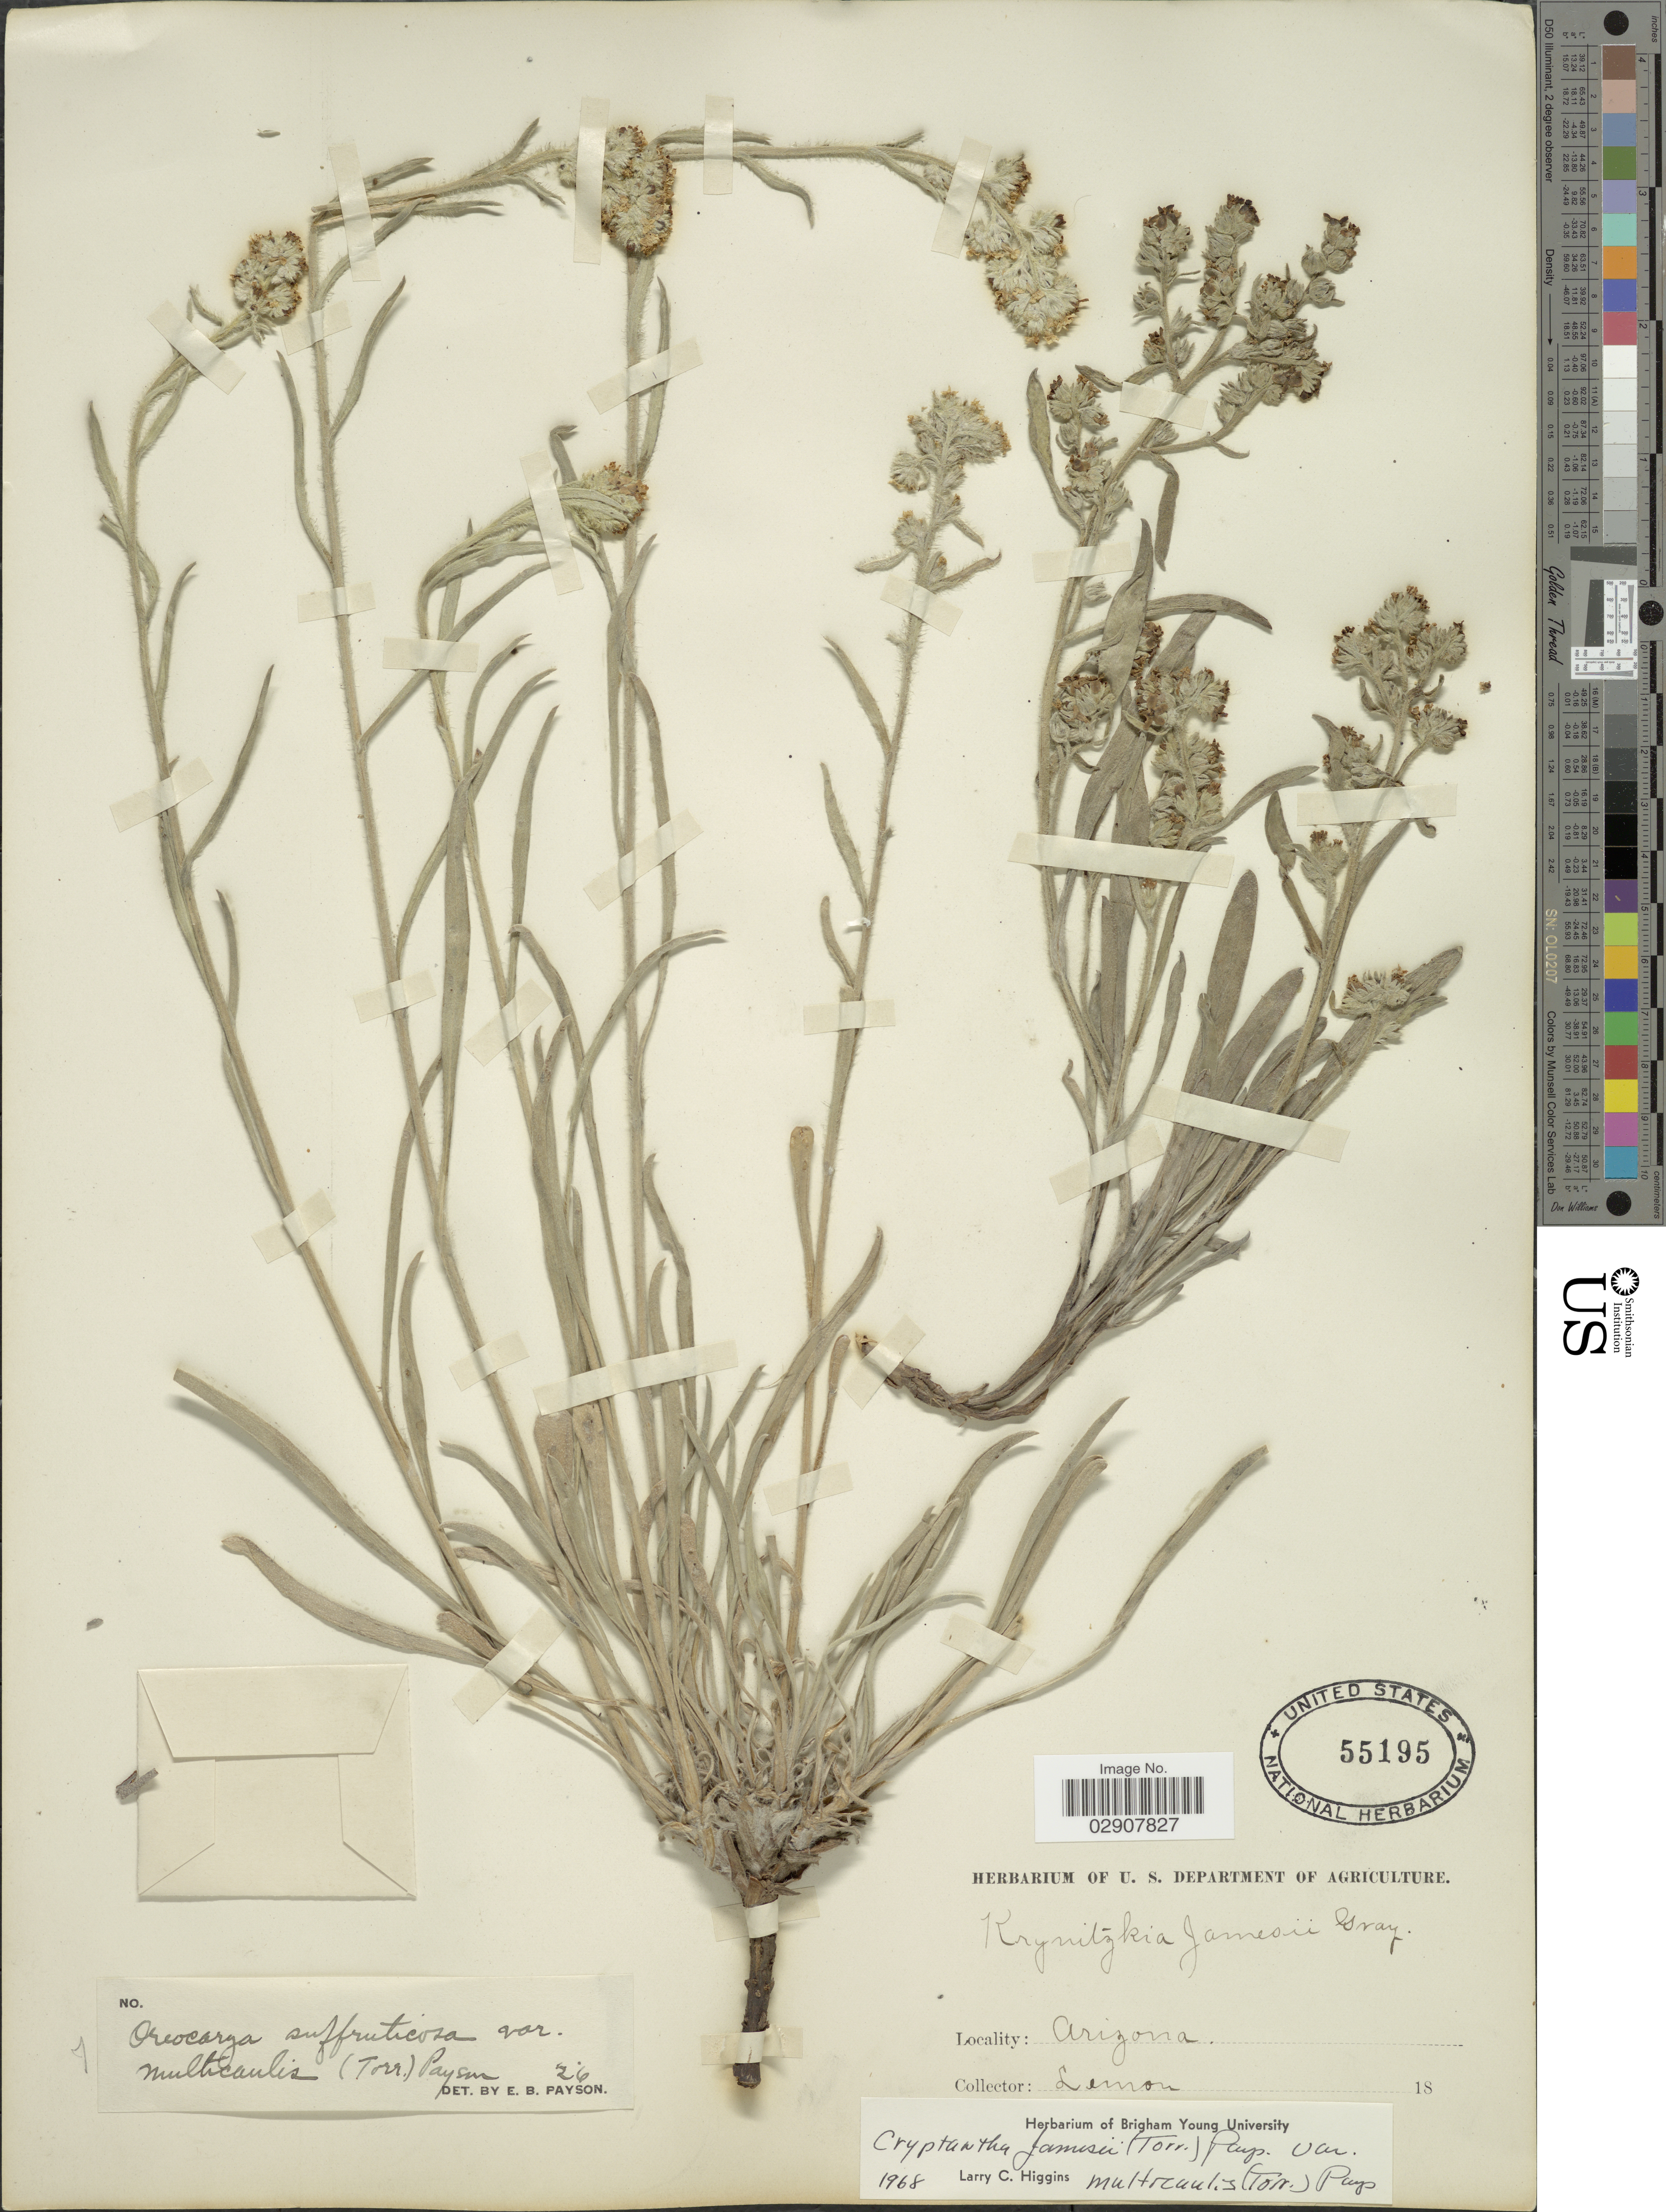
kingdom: Plantae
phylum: Tracheophyta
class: Magnoliopsida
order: Boraginales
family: Boraginaceae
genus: Cryptantha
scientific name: Cryptantha jamesii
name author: (Torr.) Payson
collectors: -. Lemon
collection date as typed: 18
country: United States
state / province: Arizona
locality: Arizona.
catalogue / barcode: US 55195